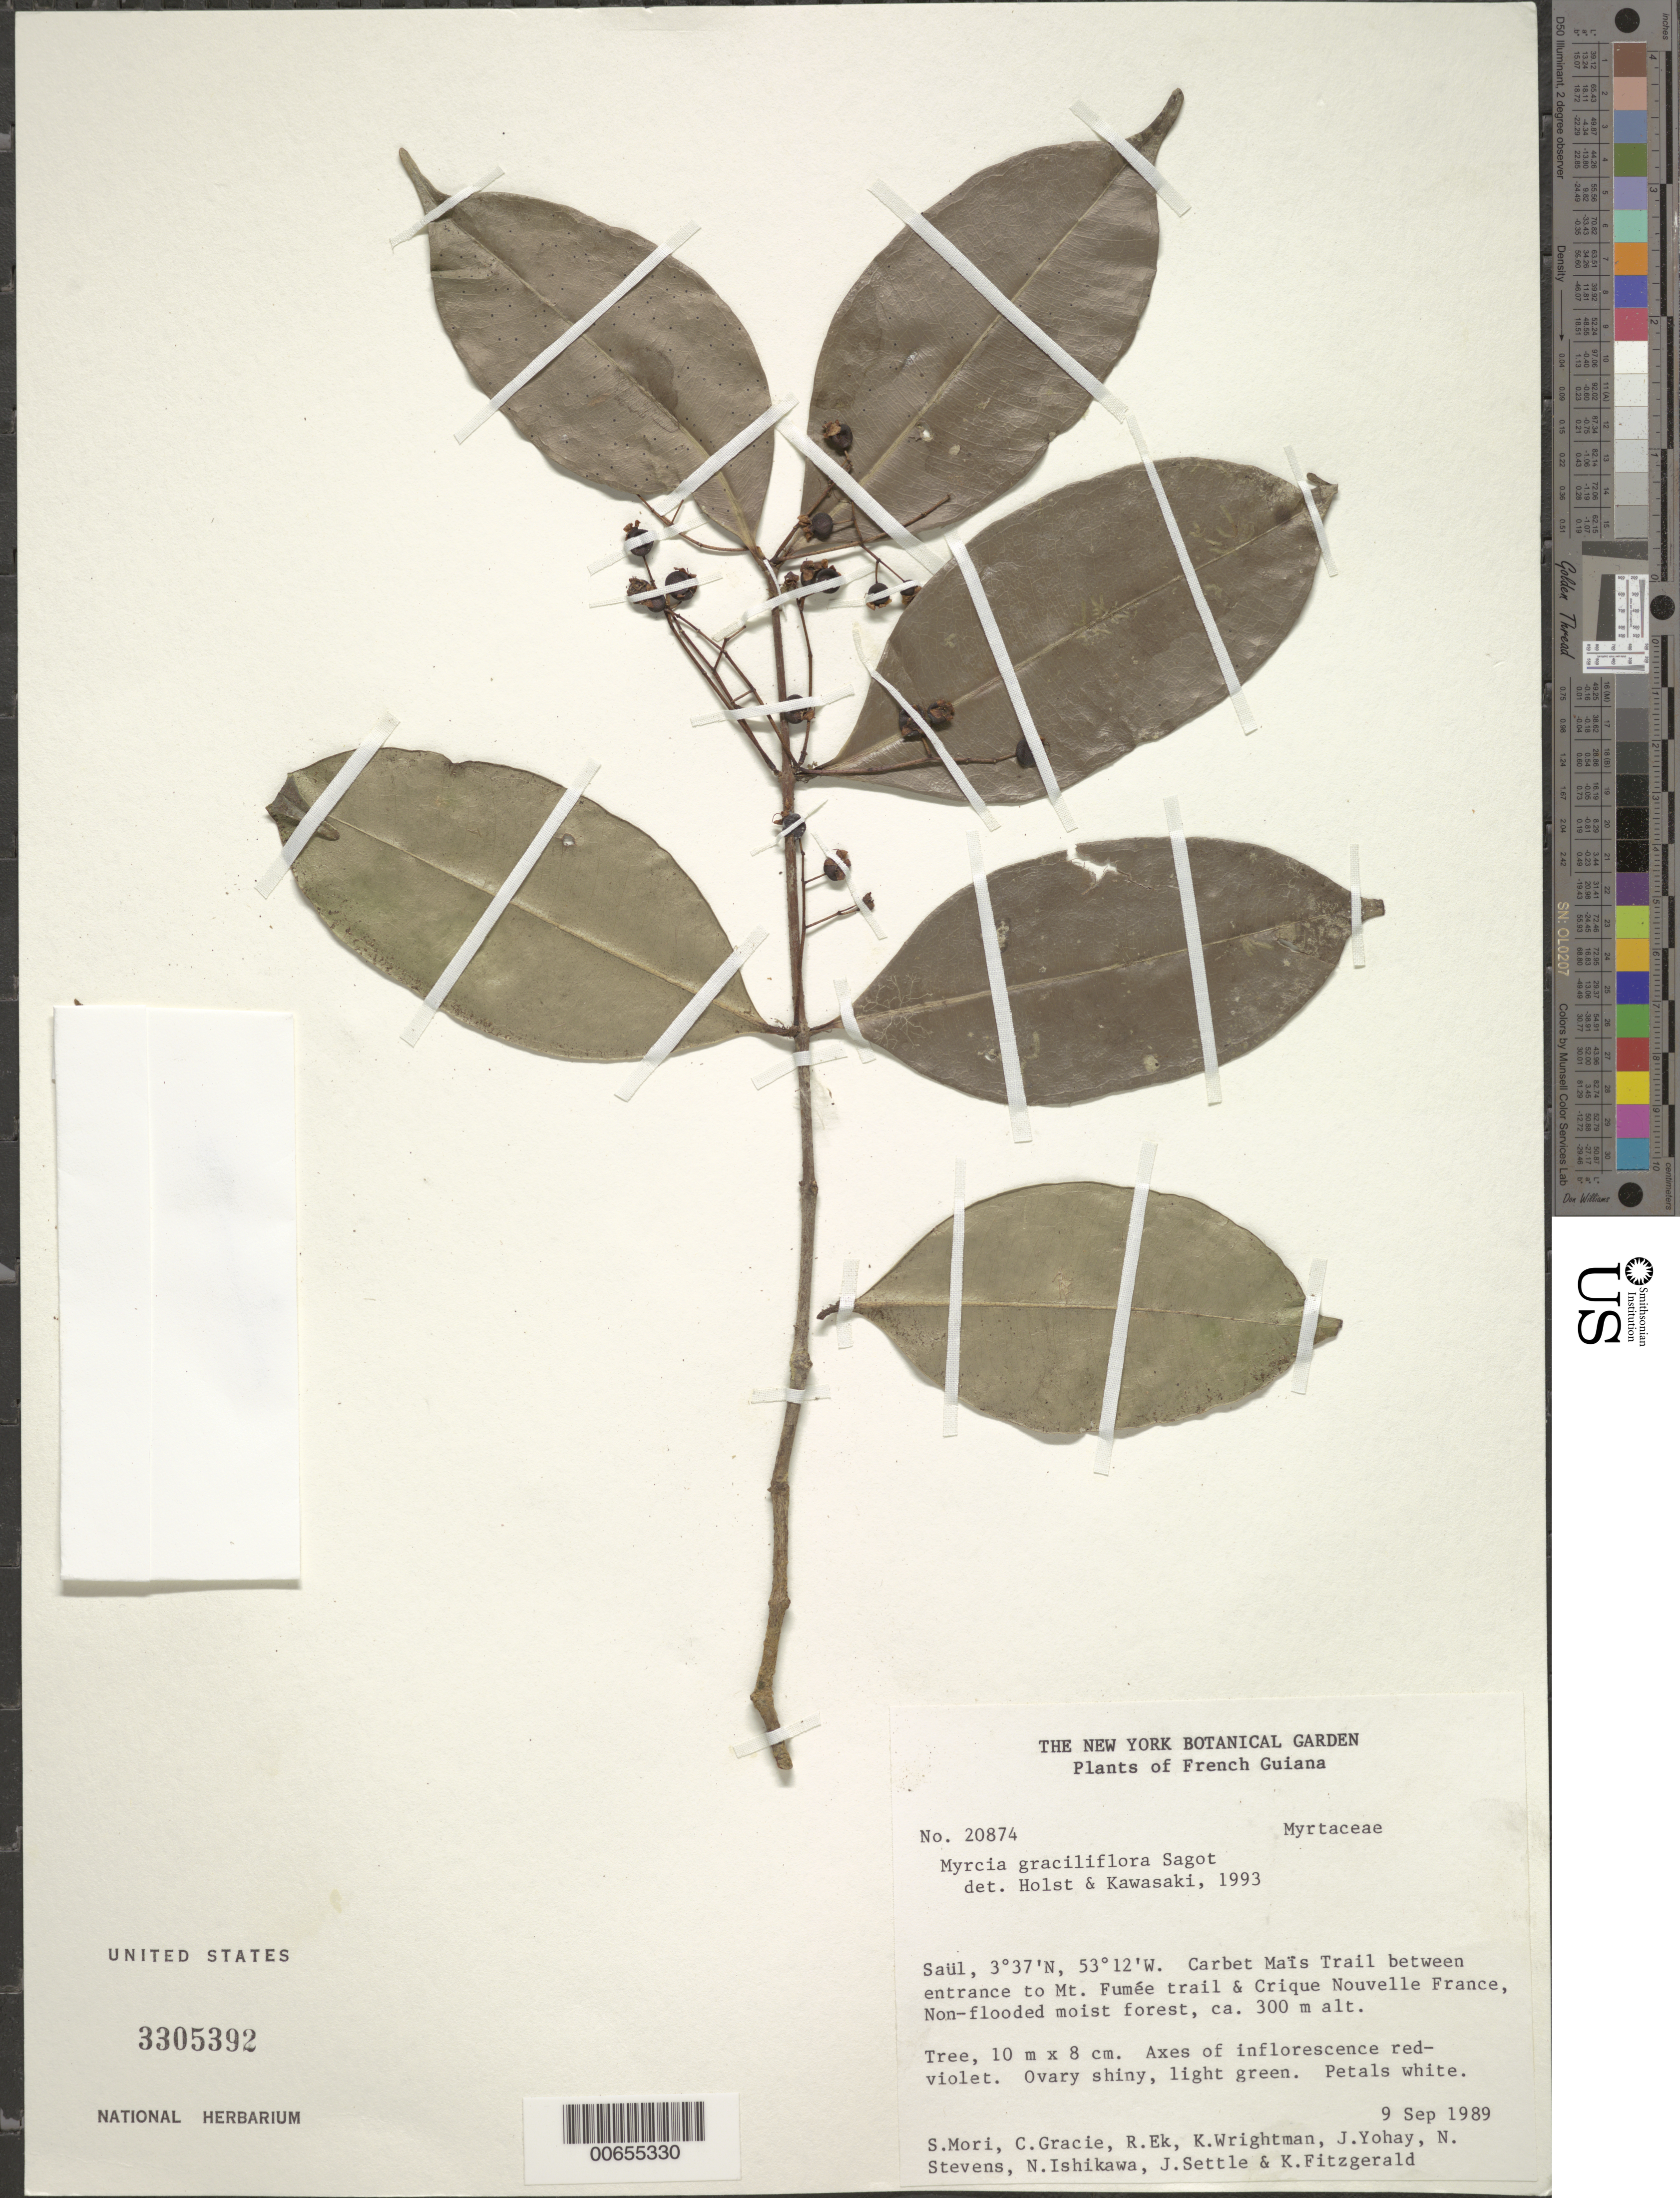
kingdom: Plantae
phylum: Tracheophyta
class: Magnoliopsida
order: Myrtales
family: Myrtaceae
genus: Myrcia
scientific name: Myrcia graciliflora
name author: Sagot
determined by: Holst, Bruce K.; Kawasaki, María L.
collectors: S. Mori & C. A. Gracie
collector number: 20874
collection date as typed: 9-Sep-89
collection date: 1989-09-09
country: French Guiana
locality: Saül, Carbet Maïs Trail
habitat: Non-flooded moist forest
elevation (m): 300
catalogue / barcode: US 3305392